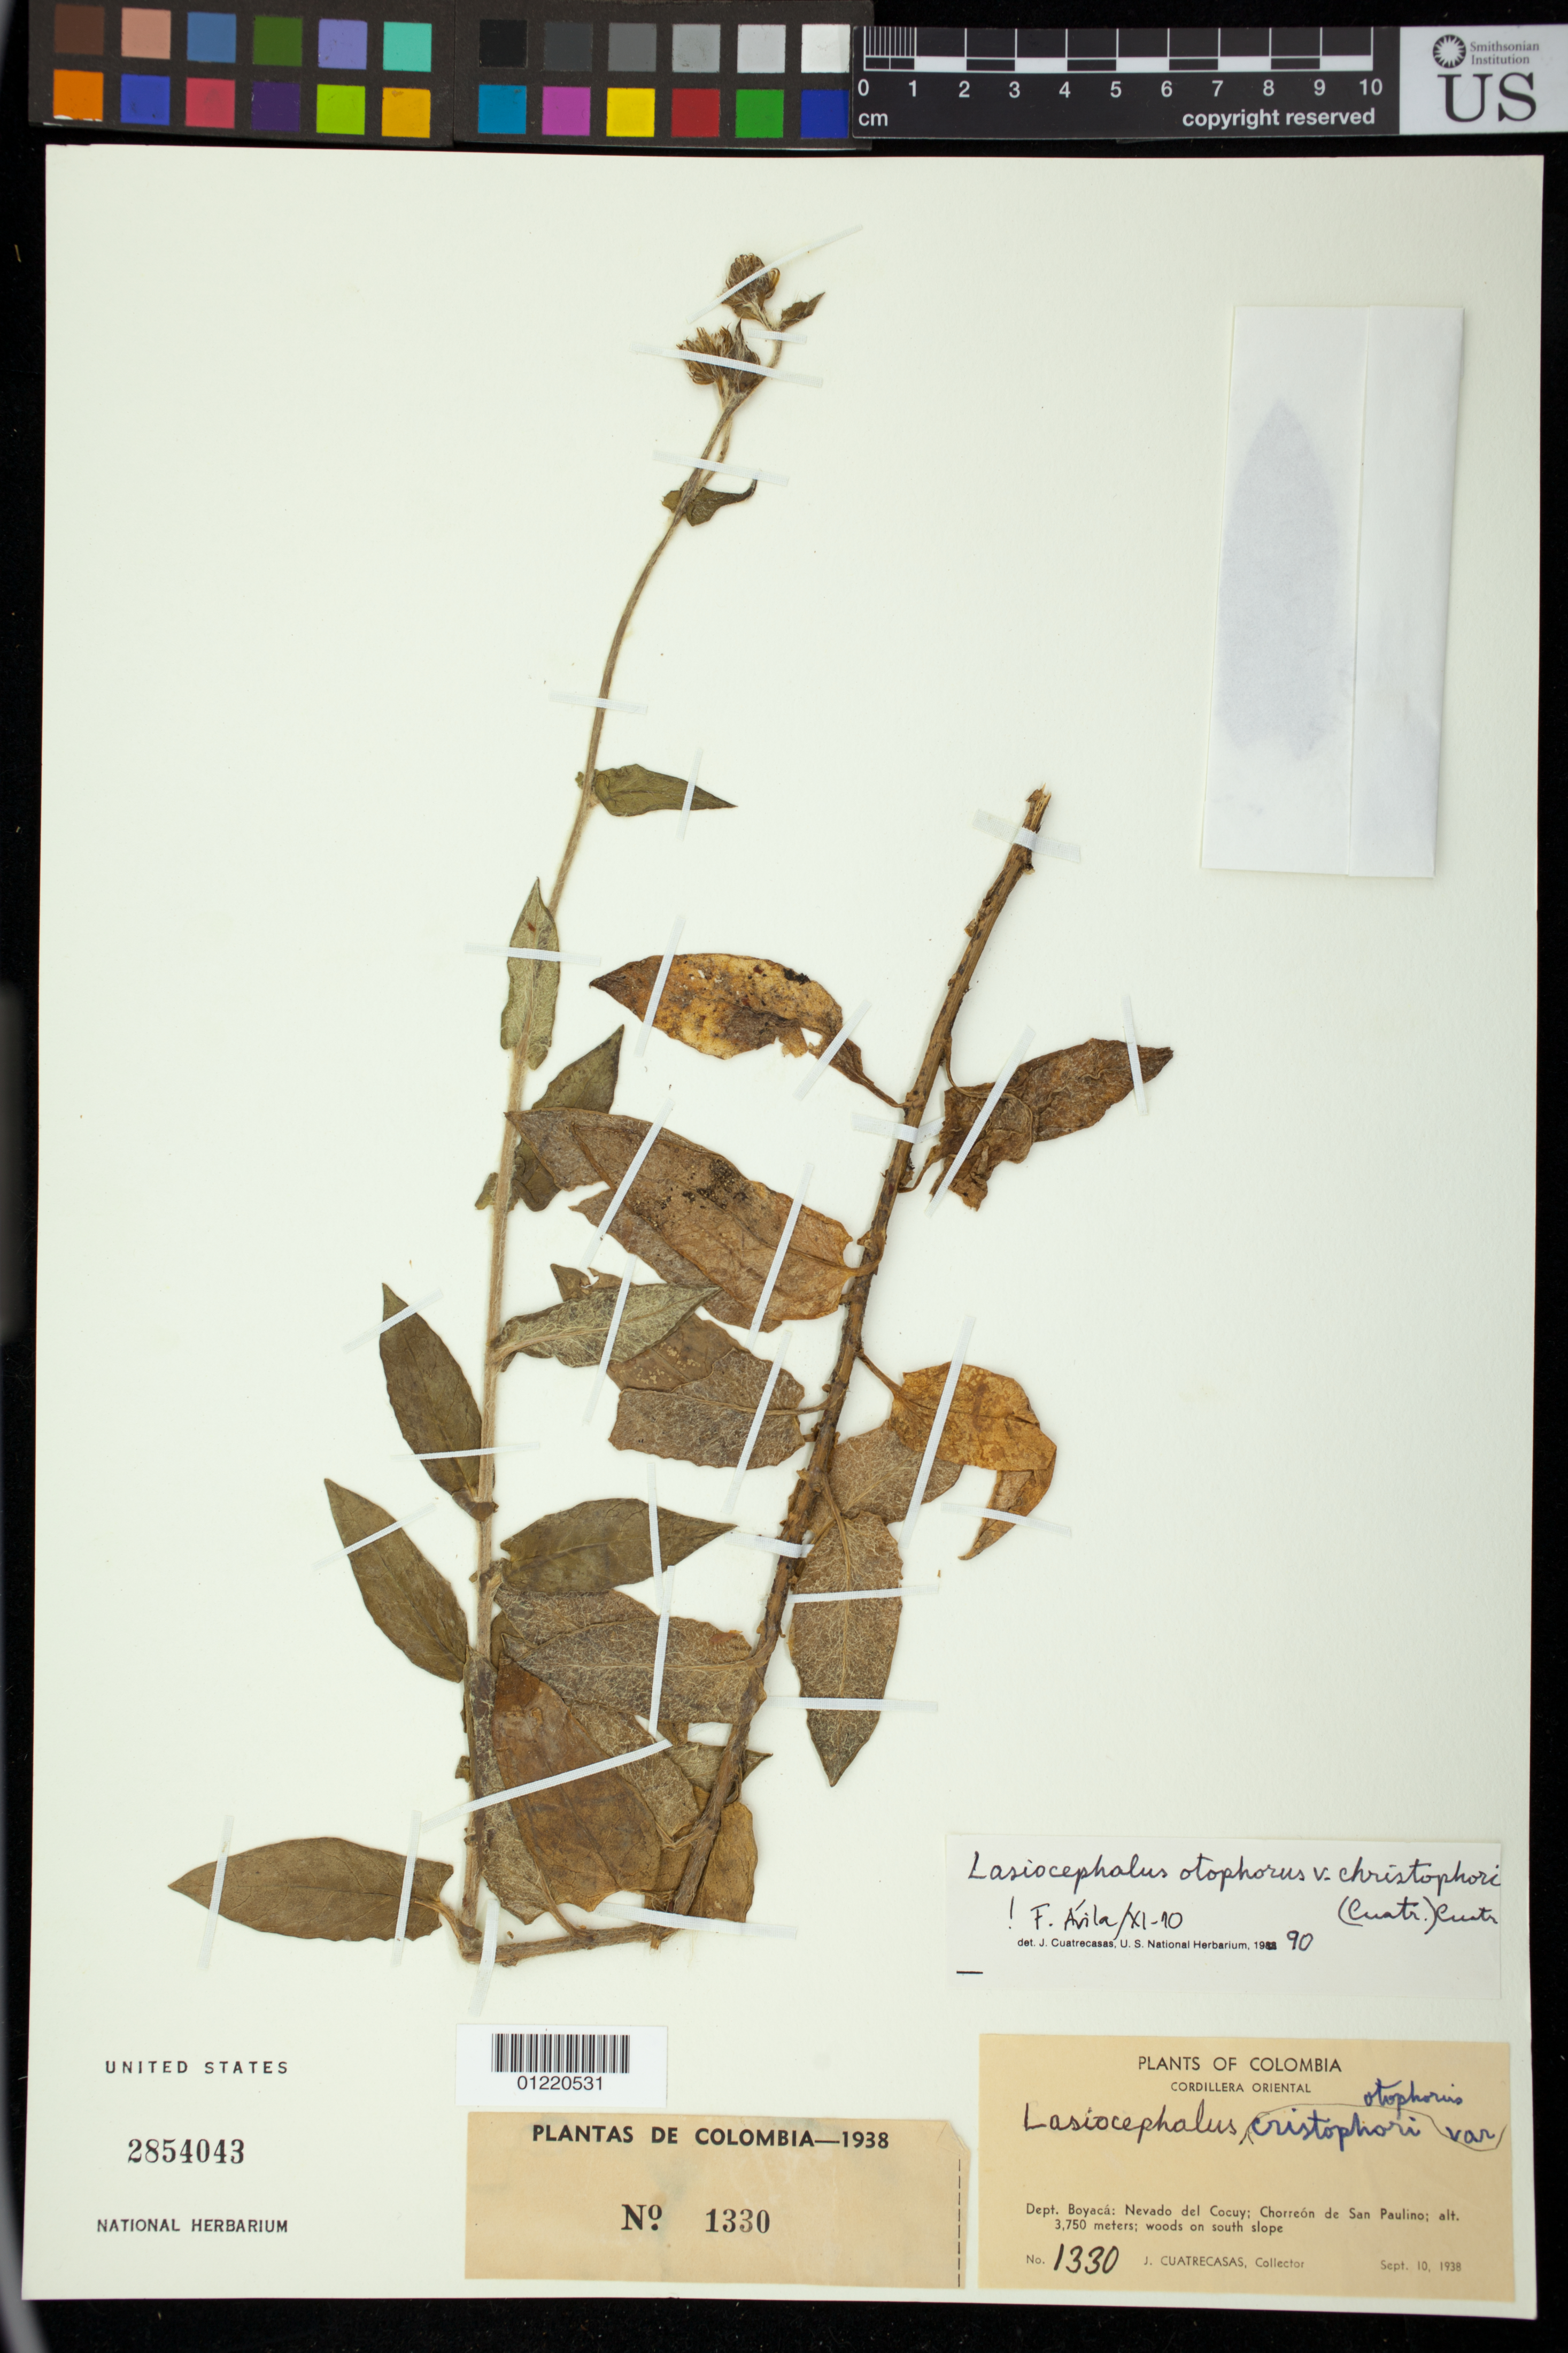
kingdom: Plantae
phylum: Tracheophyta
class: Magnoliopsida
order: Asterales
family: Asteraceae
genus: Senecio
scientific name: Senecio otophorus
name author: Wedd.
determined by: Salomon, Luciana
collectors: J. Cuatrecasas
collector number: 1330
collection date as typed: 10 Sep 1938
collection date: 1938-09-10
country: Colombia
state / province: Boyacá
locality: Cordillera Oriental, Nevada del Cocuy, Chorreon de San Paulino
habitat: Woods on south slope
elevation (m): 3750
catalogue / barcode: US 2854043